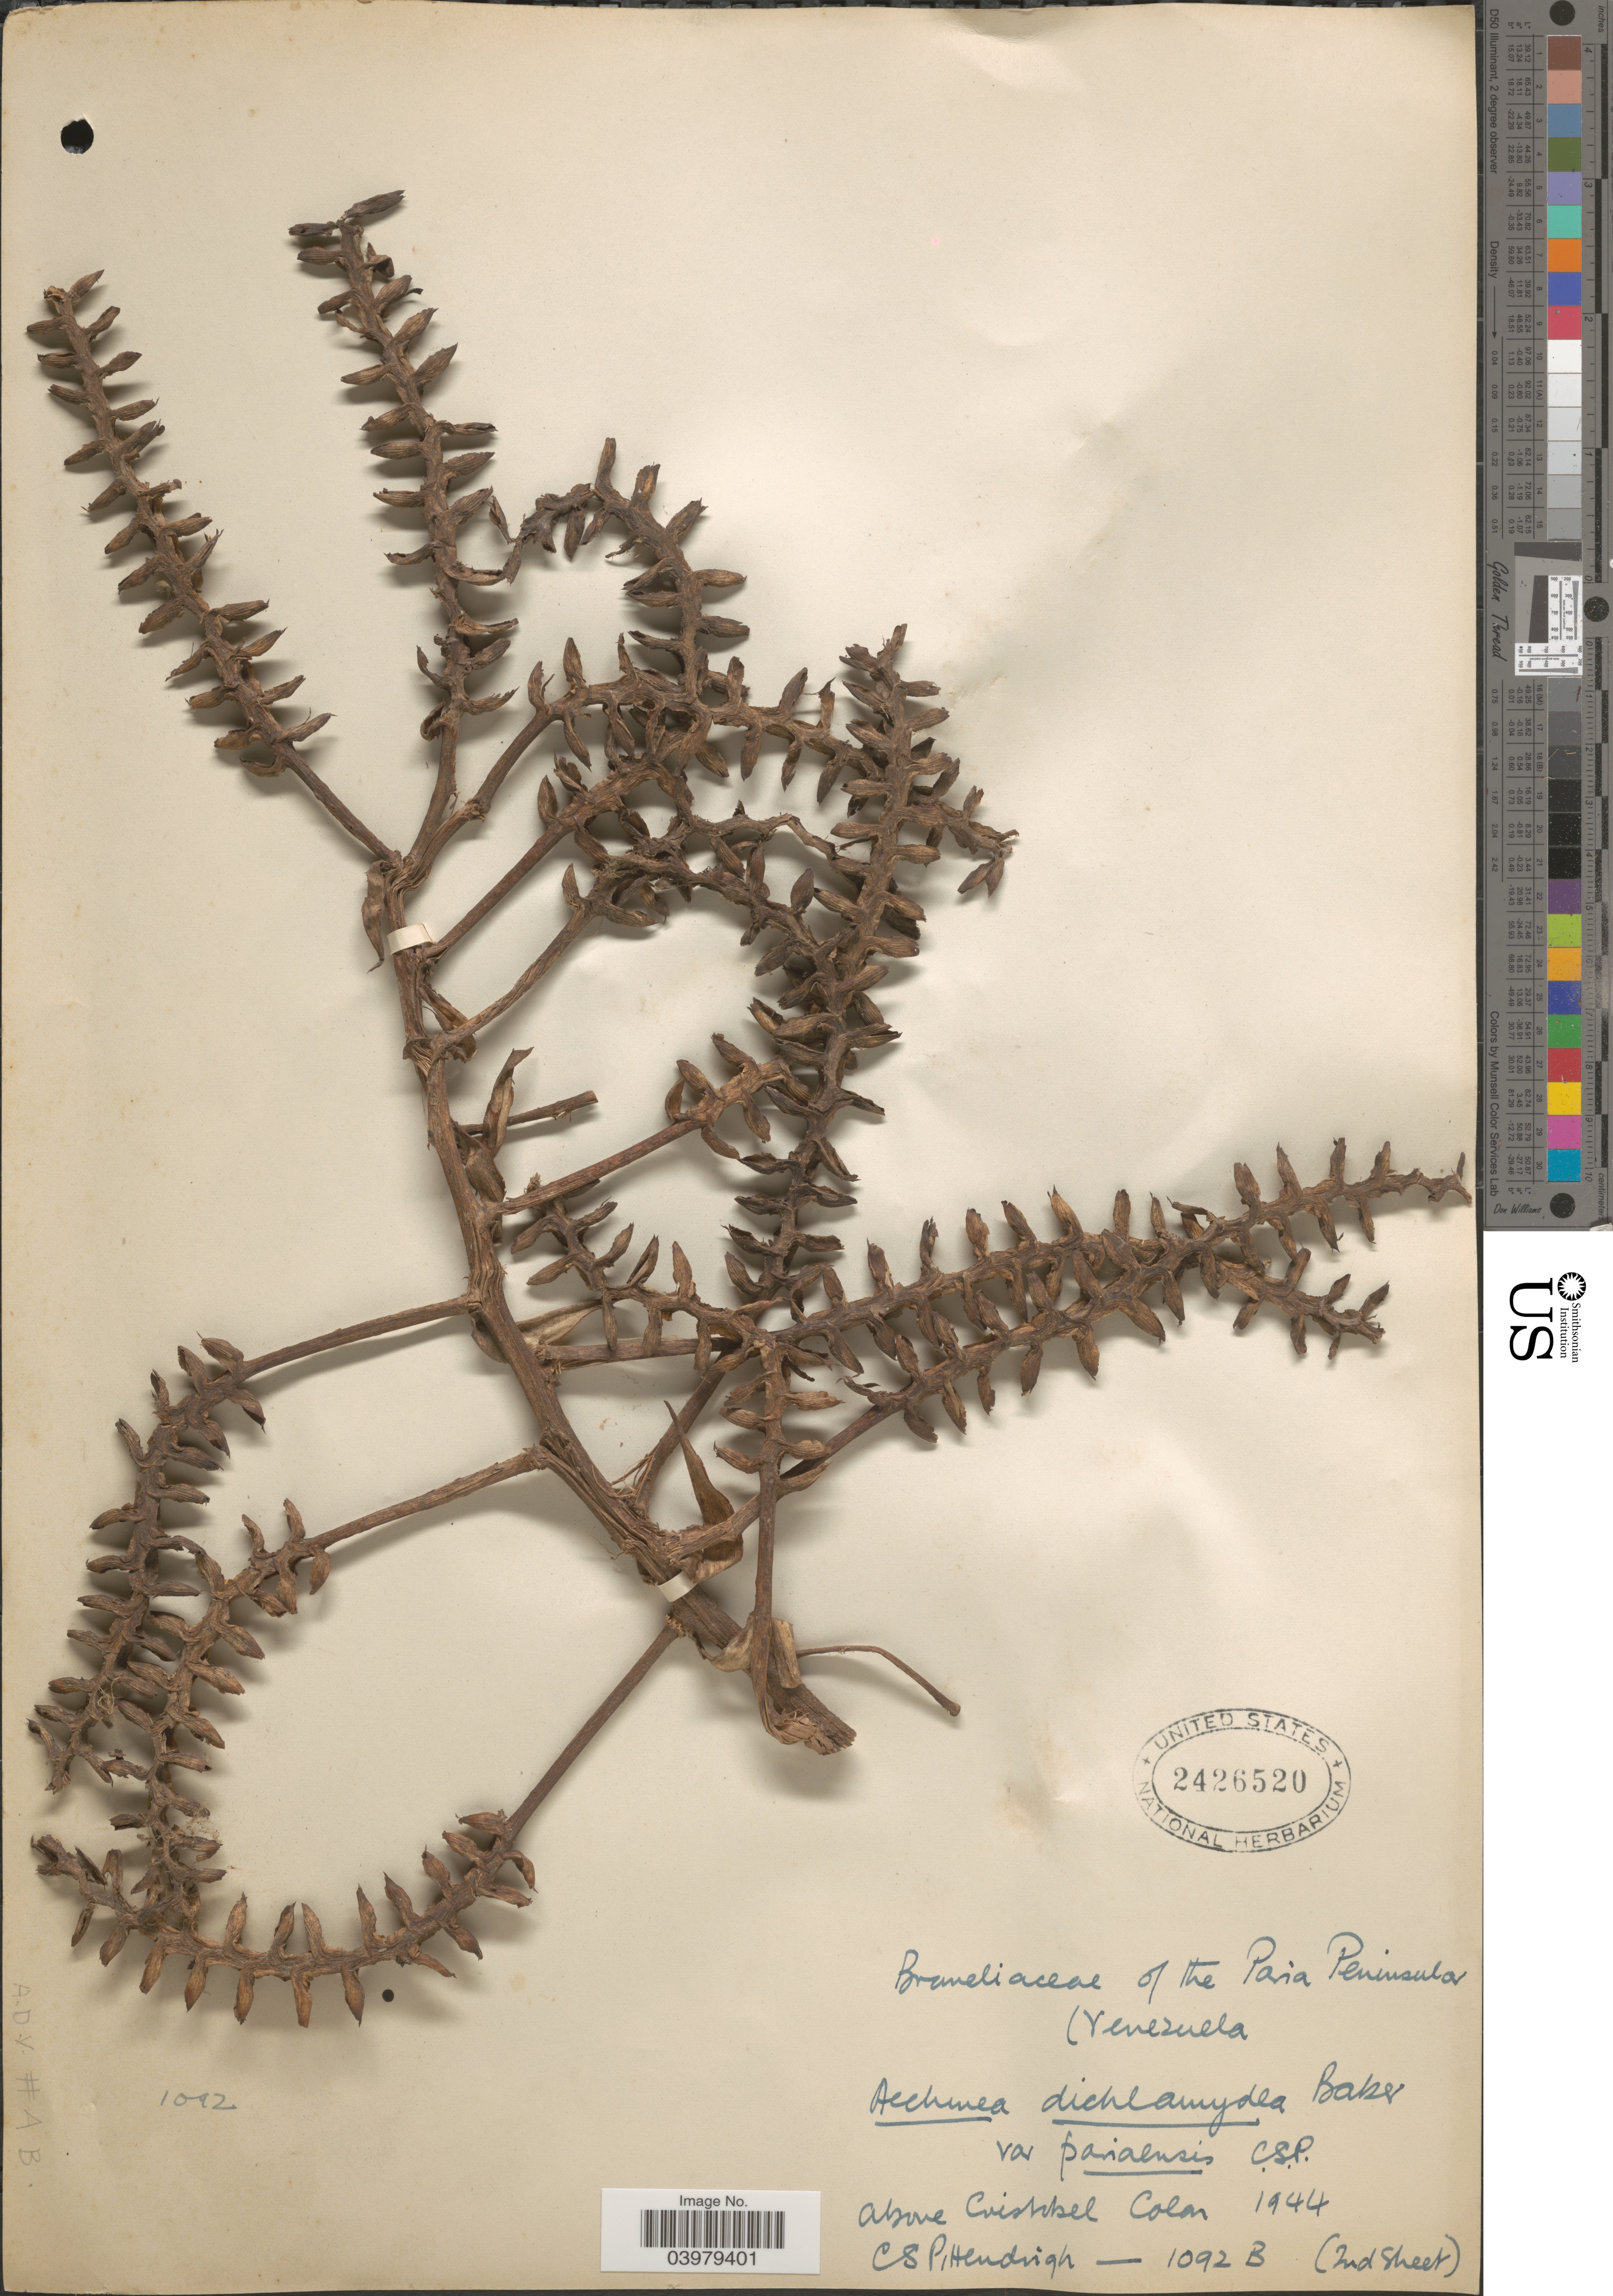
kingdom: Plantae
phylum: Tracheophyta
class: Liliopsida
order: Poales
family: Bromeliaceae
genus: Aechmea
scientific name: Aechmea dichlamydea var. pariaensis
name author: Pittendrigh in L.B. Sm.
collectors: C. Pittendrigh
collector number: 1092B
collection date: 1944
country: Venezuela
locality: The Paria Peninsula. Above Cristobal Colon.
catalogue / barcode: US 2426520